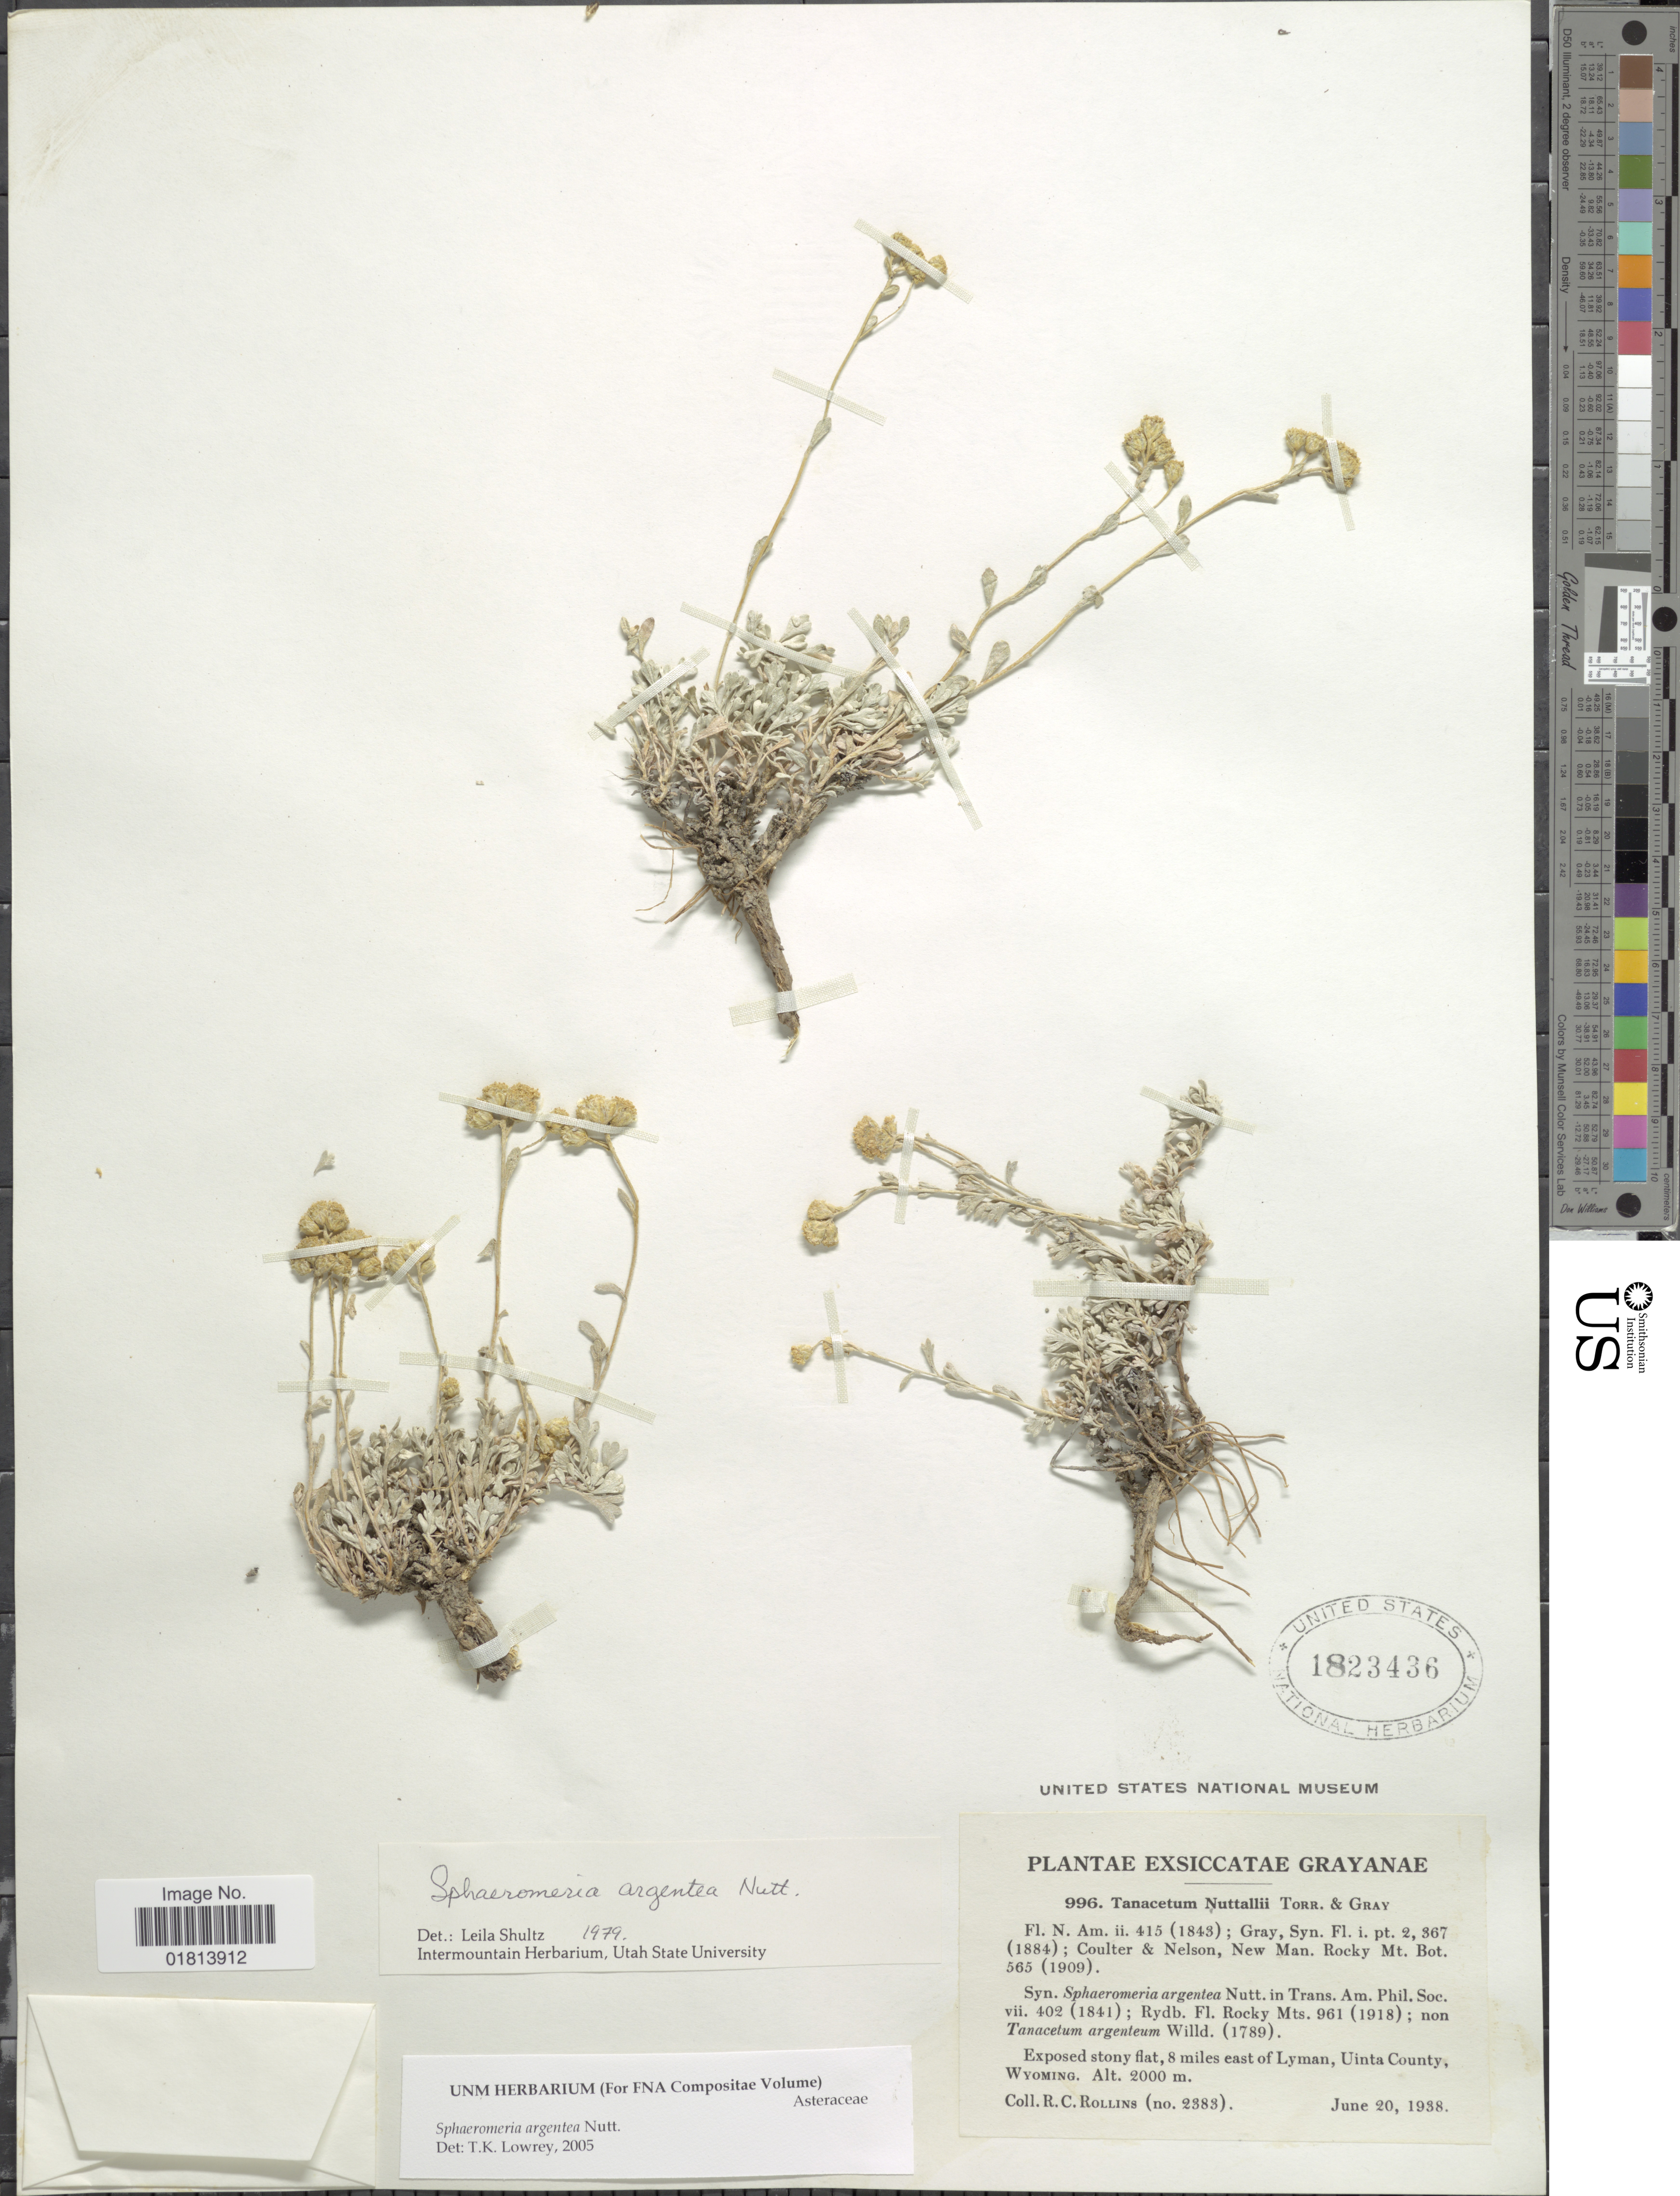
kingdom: Plantae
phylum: Tracheophyta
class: Magnoliopsida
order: Asterales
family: Asteraceae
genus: Sphaeromeria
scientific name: Sphaeromeria argentea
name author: Nutt.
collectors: R. C. Rollins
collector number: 996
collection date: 1938-06-20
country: United States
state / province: Wyoming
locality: Exposed stony flat, 8 miles east of Lyman, Uinta County, Wyoming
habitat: exposed stony flat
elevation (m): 2000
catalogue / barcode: US 1823436